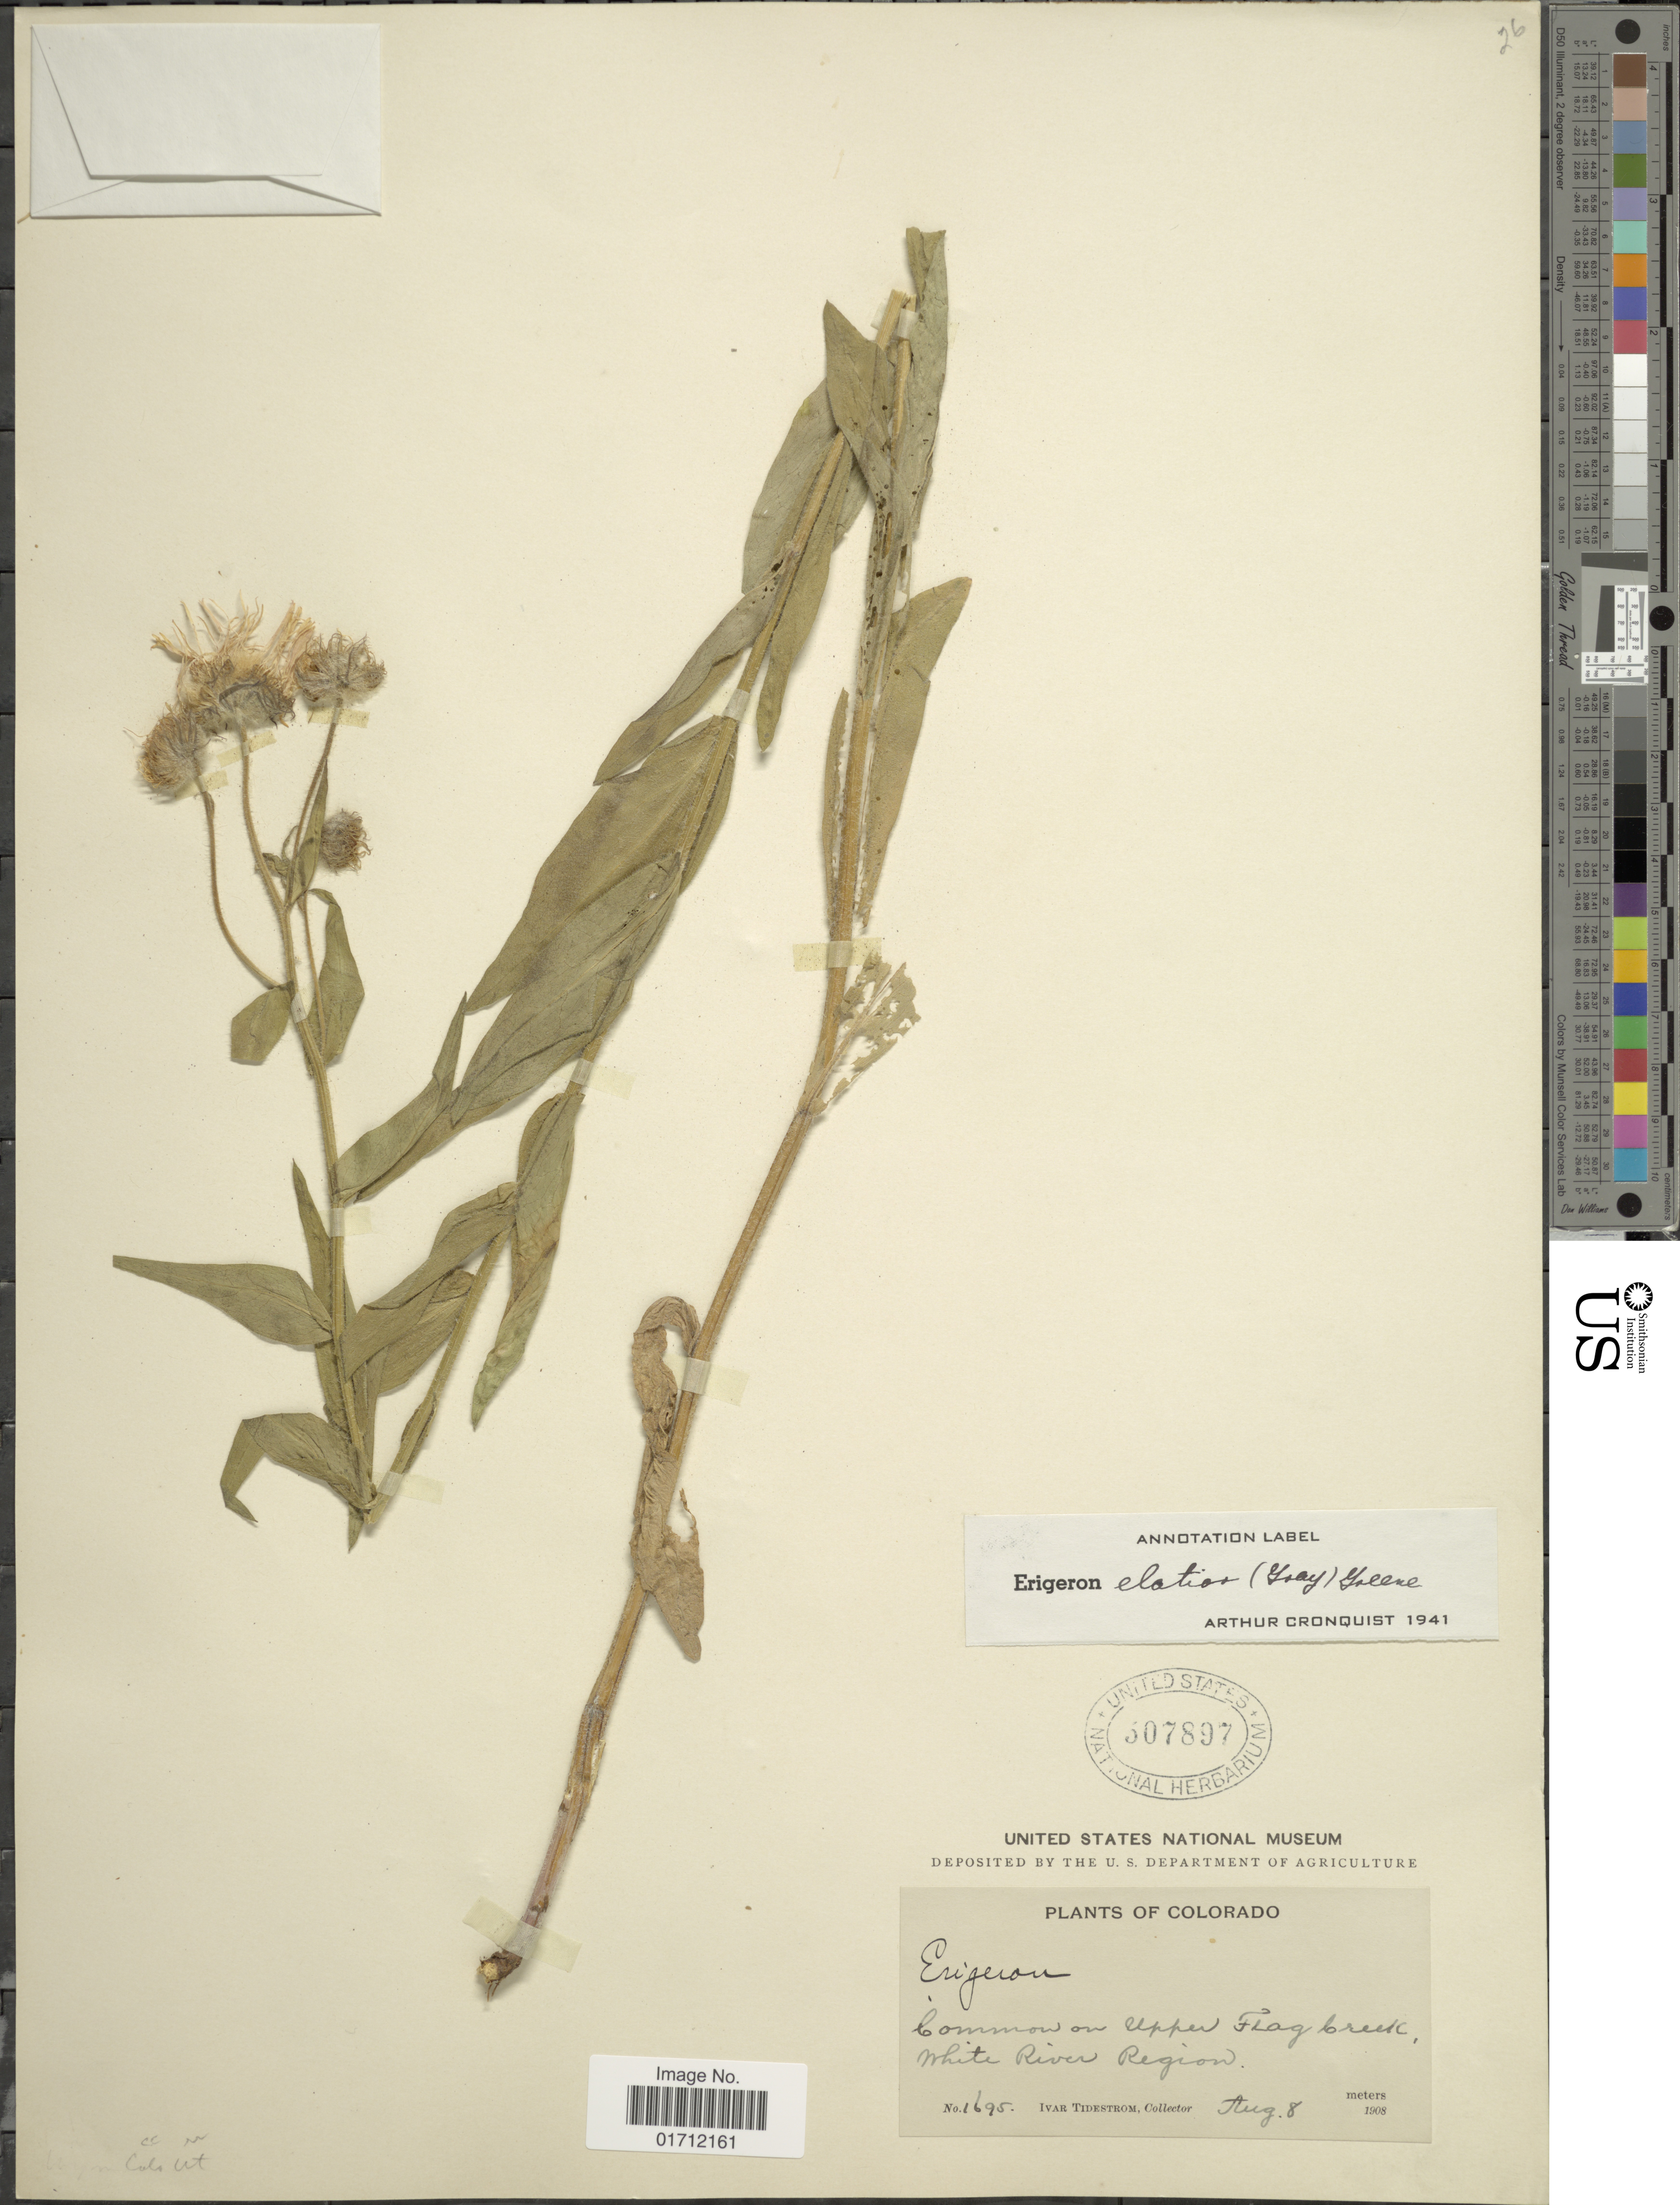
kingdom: Plantae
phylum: Tracheophyta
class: Magnoliopsida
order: Asterales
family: Asteraceae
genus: Erigeron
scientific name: Erigeron elatior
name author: (A. Gray) Greene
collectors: I. F. Tidestrom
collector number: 1695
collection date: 1908-08-08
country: United States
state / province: Colorado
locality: Upper Flag Creek, White River Region.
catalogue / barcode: US 307897